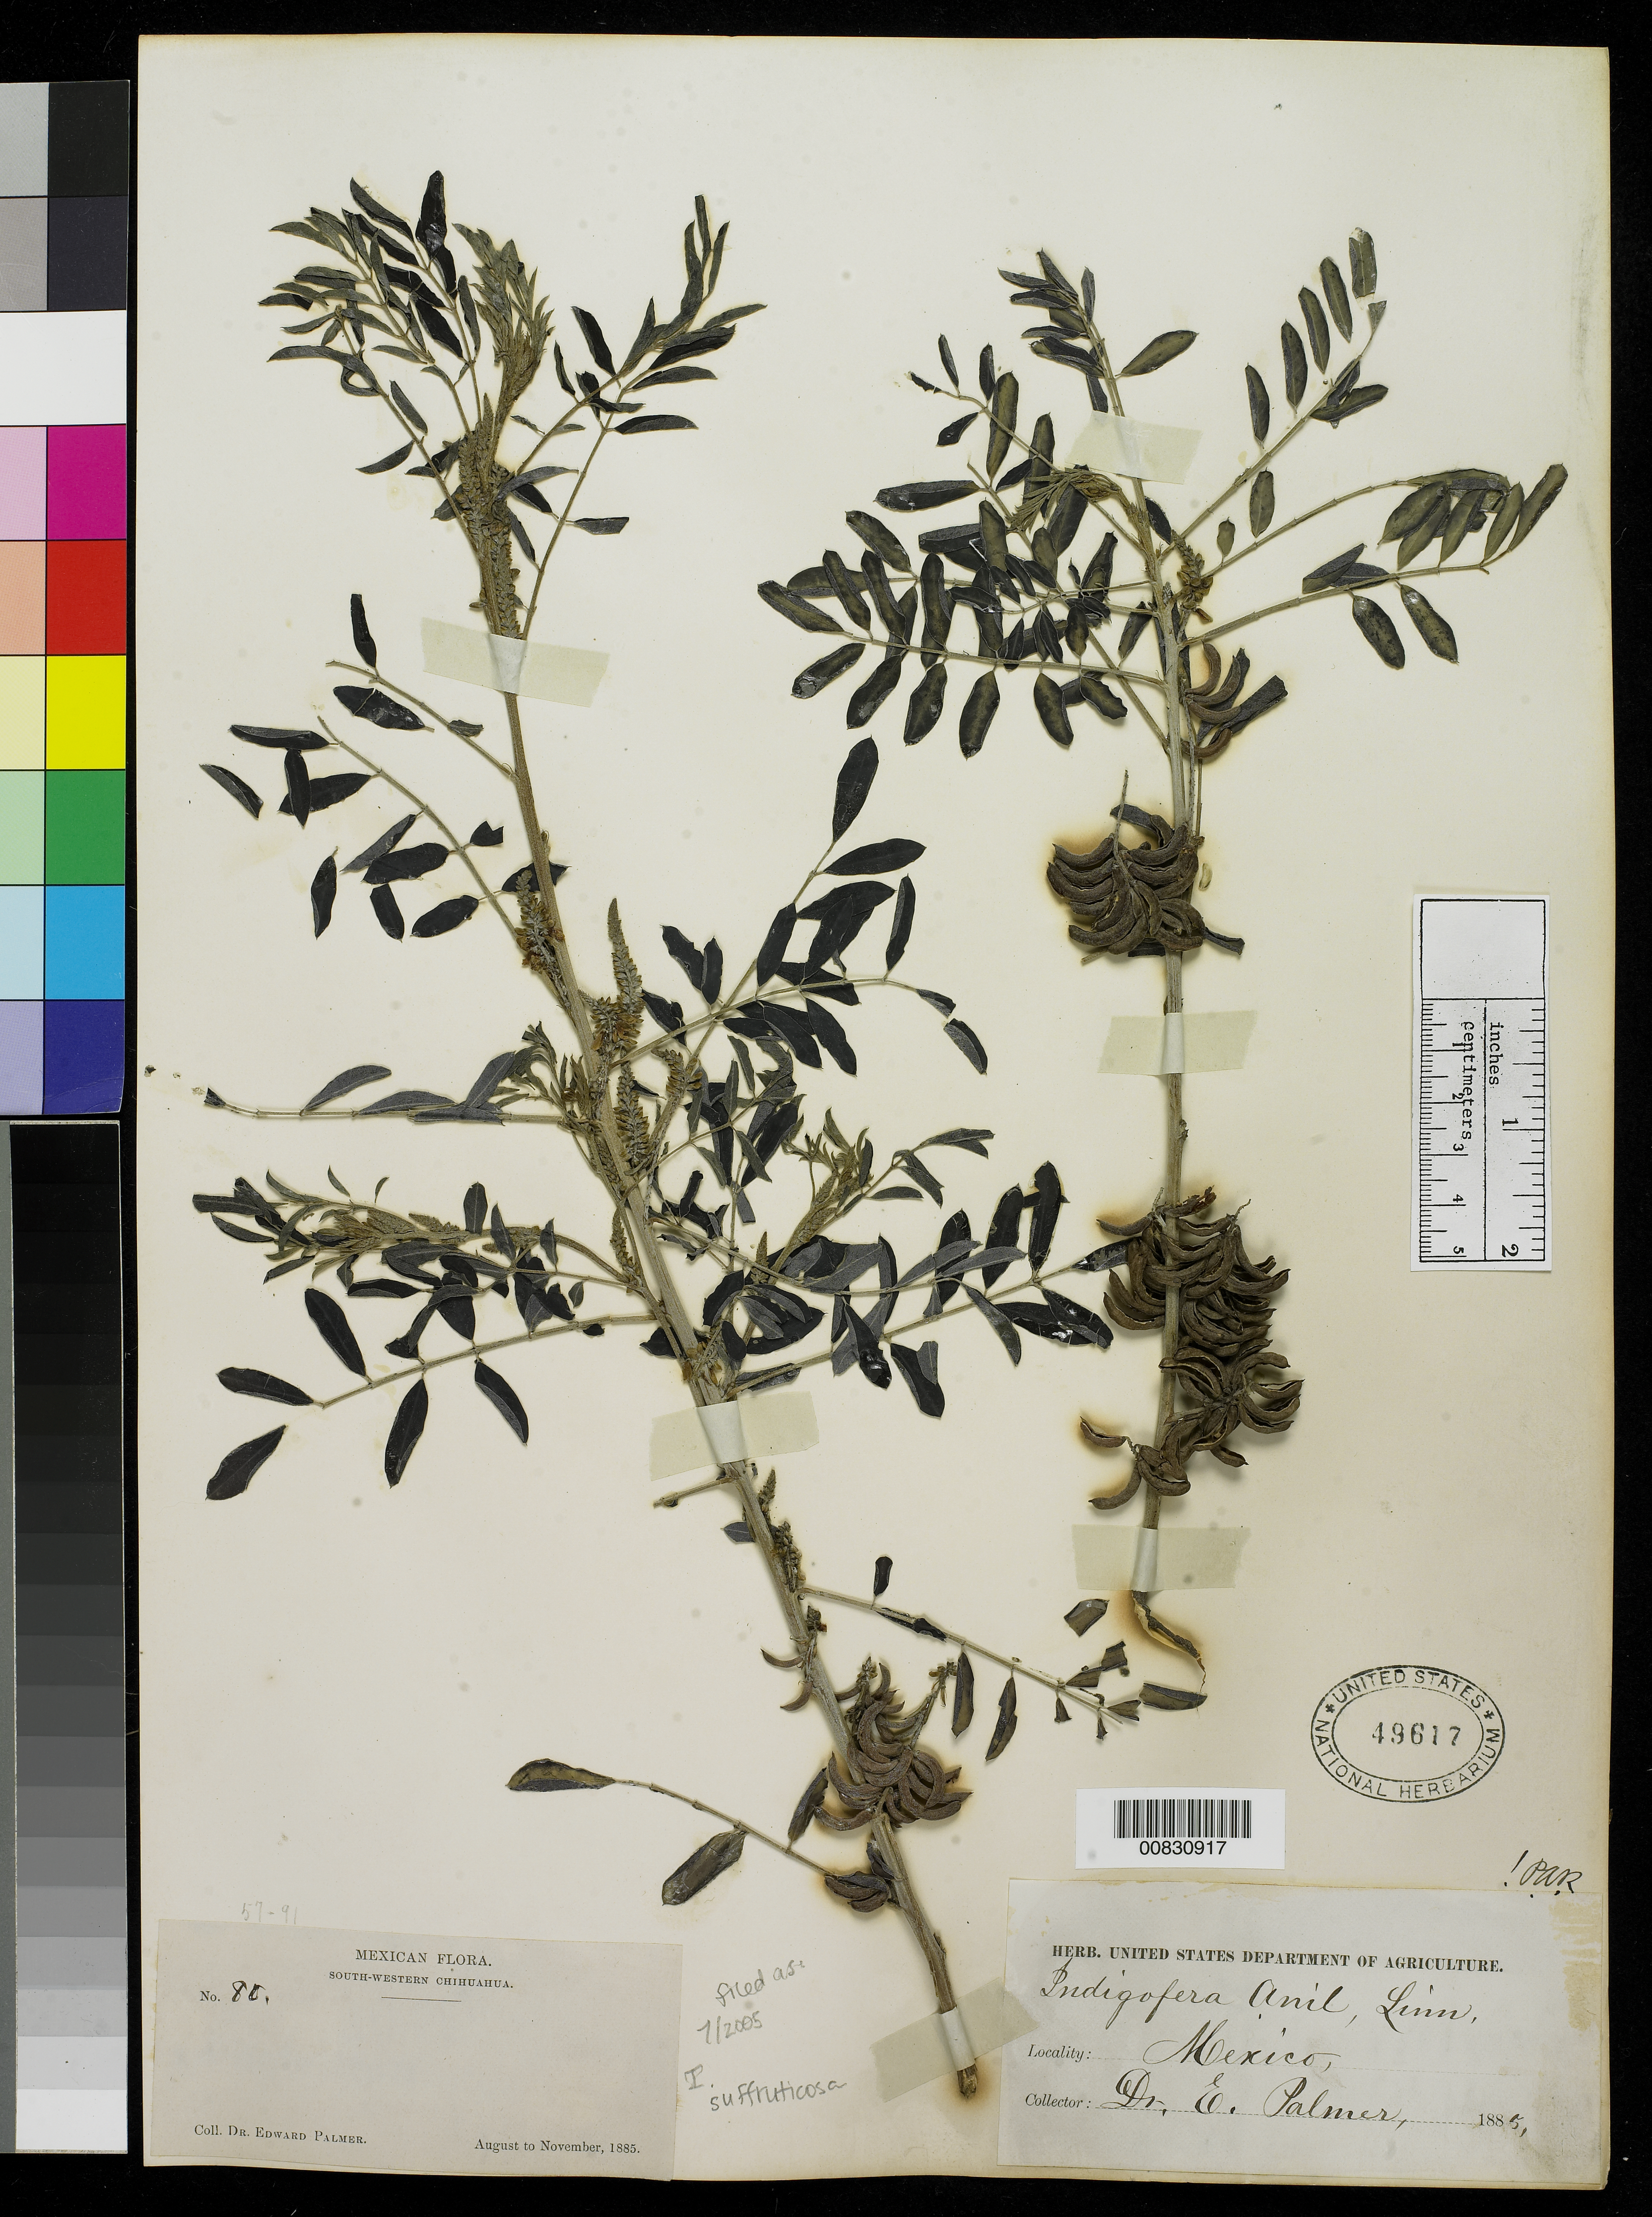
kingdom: Plantae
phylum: Tracheophyta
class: Magnoliopsida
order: Fabales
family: Fabaceae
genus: Indigofera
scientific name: Indigofera suffruticosa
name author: Mill.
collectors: E. Palmer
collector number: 80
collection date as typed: Aug 1885 to -- Nov 1885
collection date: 1885-08/1885-11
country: Mexico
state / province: Chihuahua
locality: South-Western Chihuahua.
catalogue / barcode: US 49617